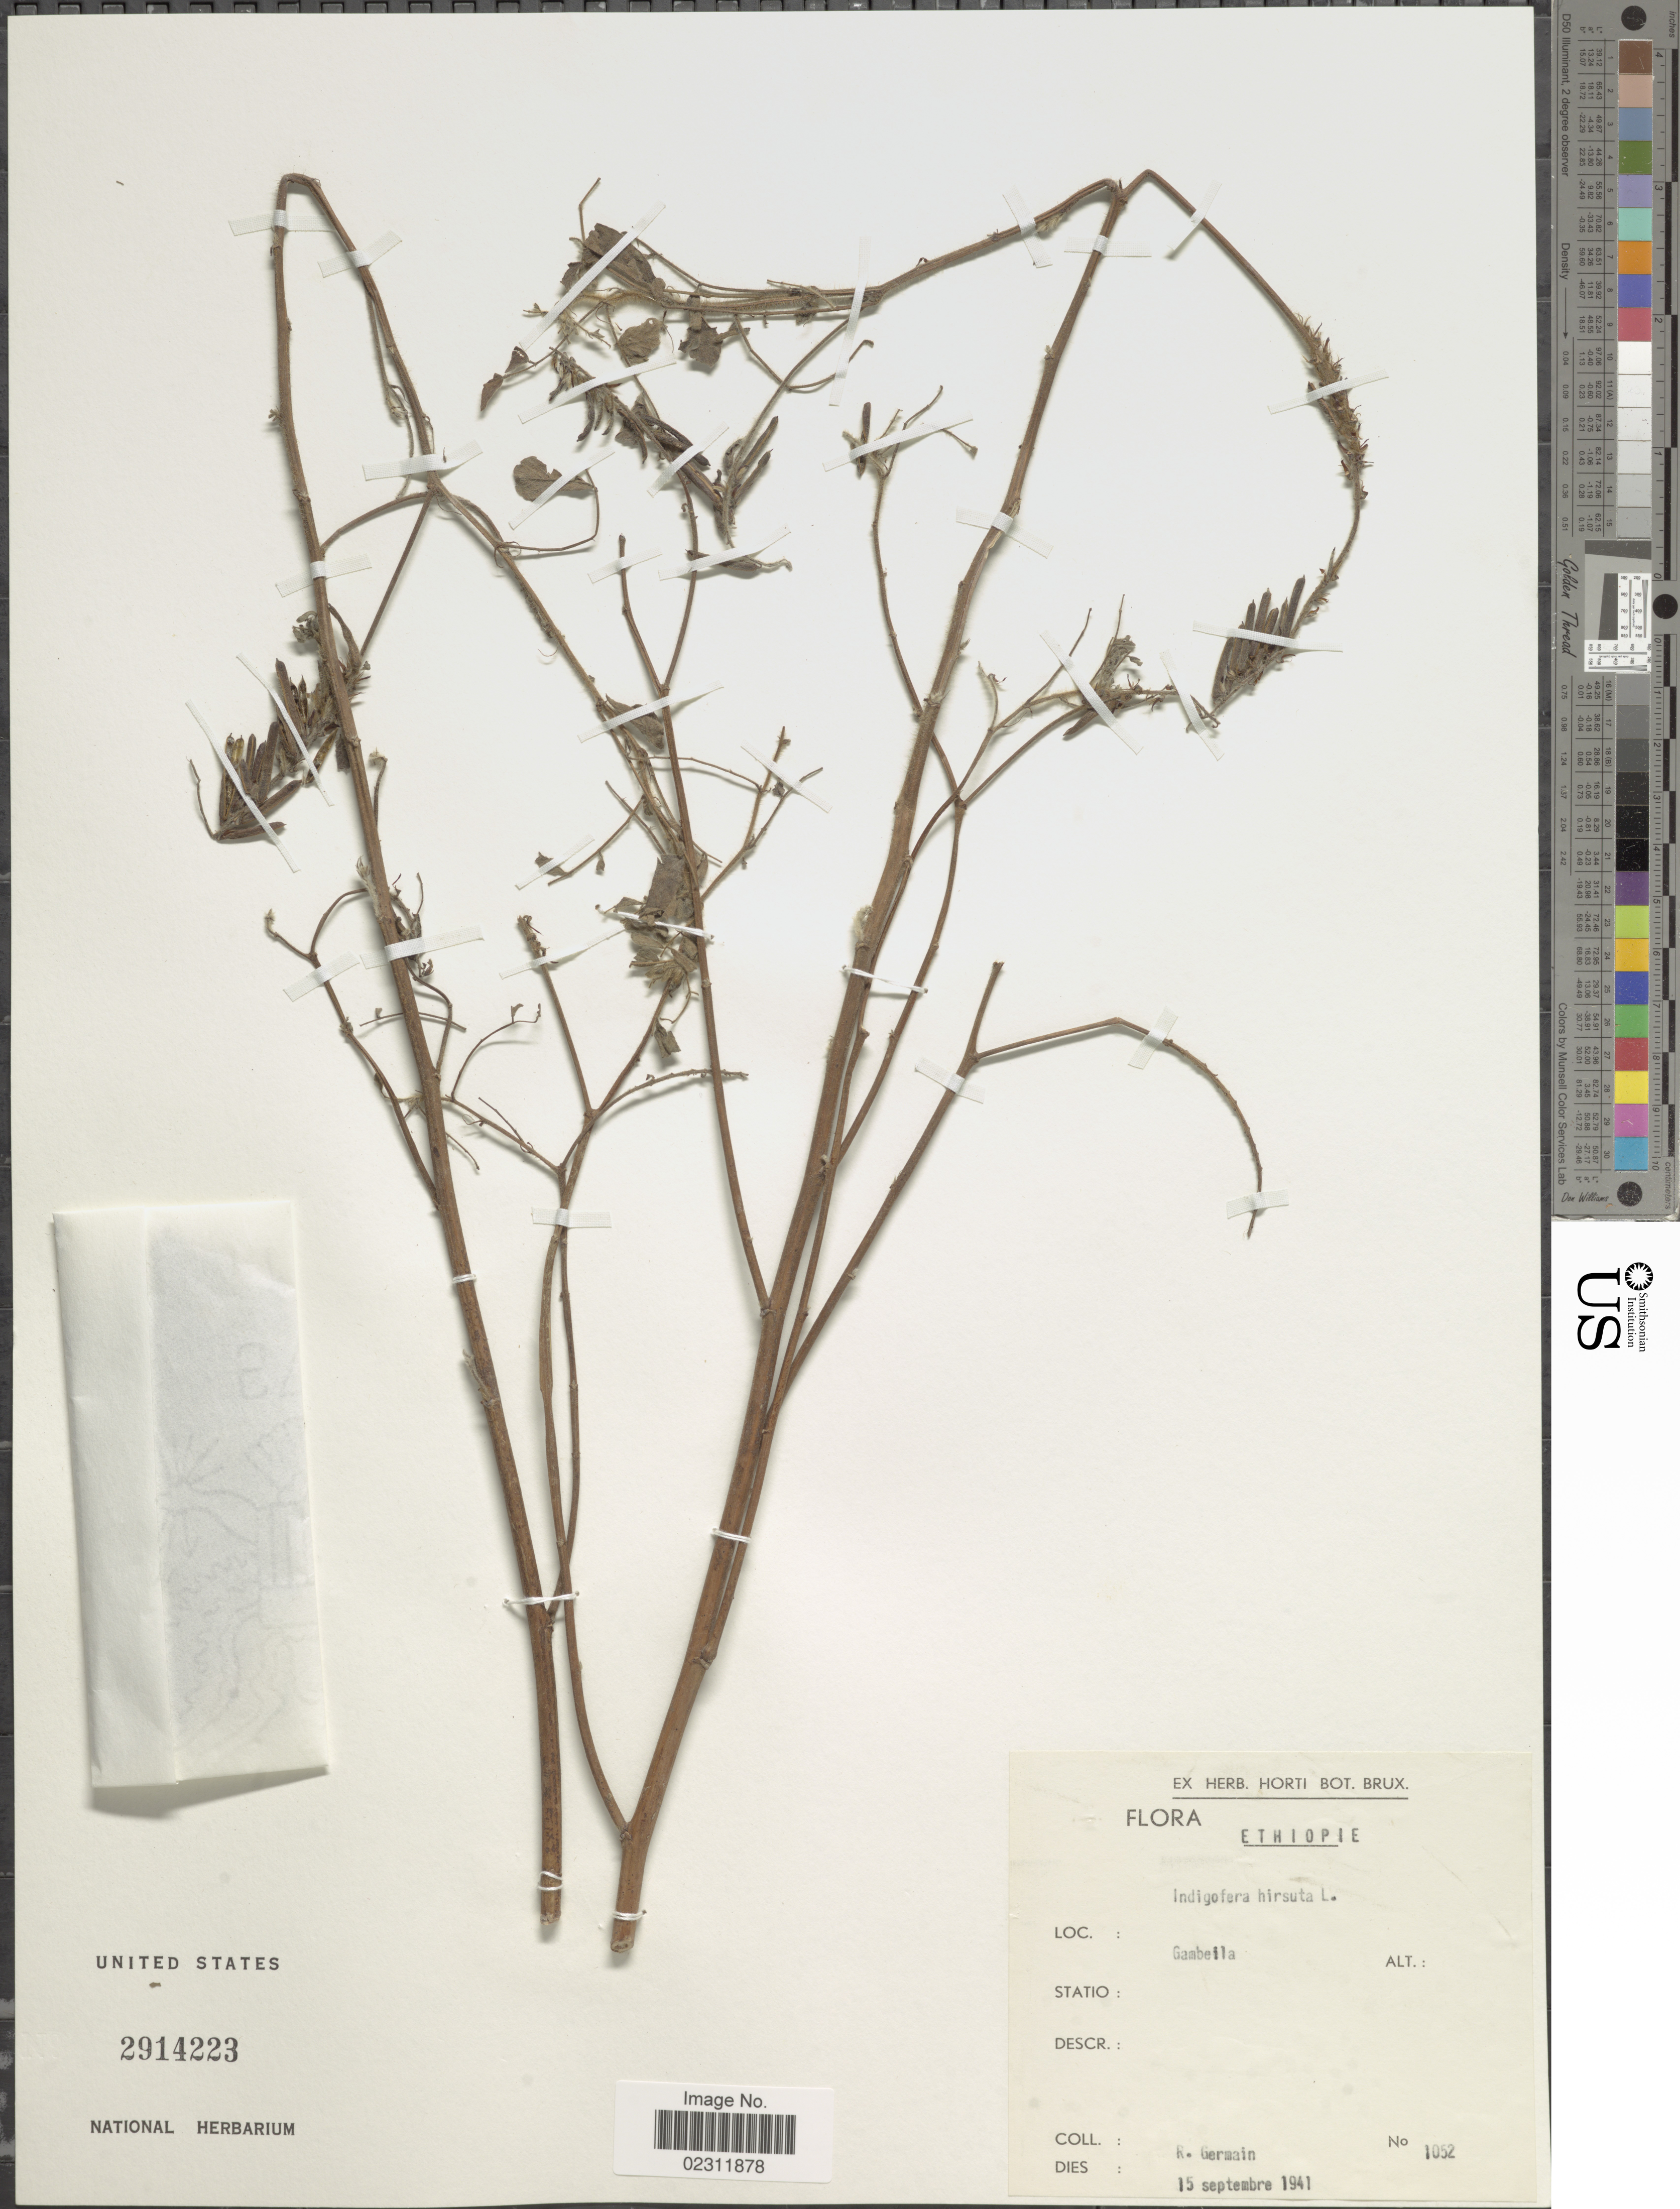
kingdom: Plantae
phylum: Tracheophyta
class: Magnoliopsida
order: Fabales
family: Fabaceae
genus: Indigofera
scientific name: Indigofera hirsuta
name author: L.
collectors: R. Germain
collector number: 1052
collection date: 1941-09-15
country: Ethiopia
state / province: Gambela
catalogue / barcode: US 2914223